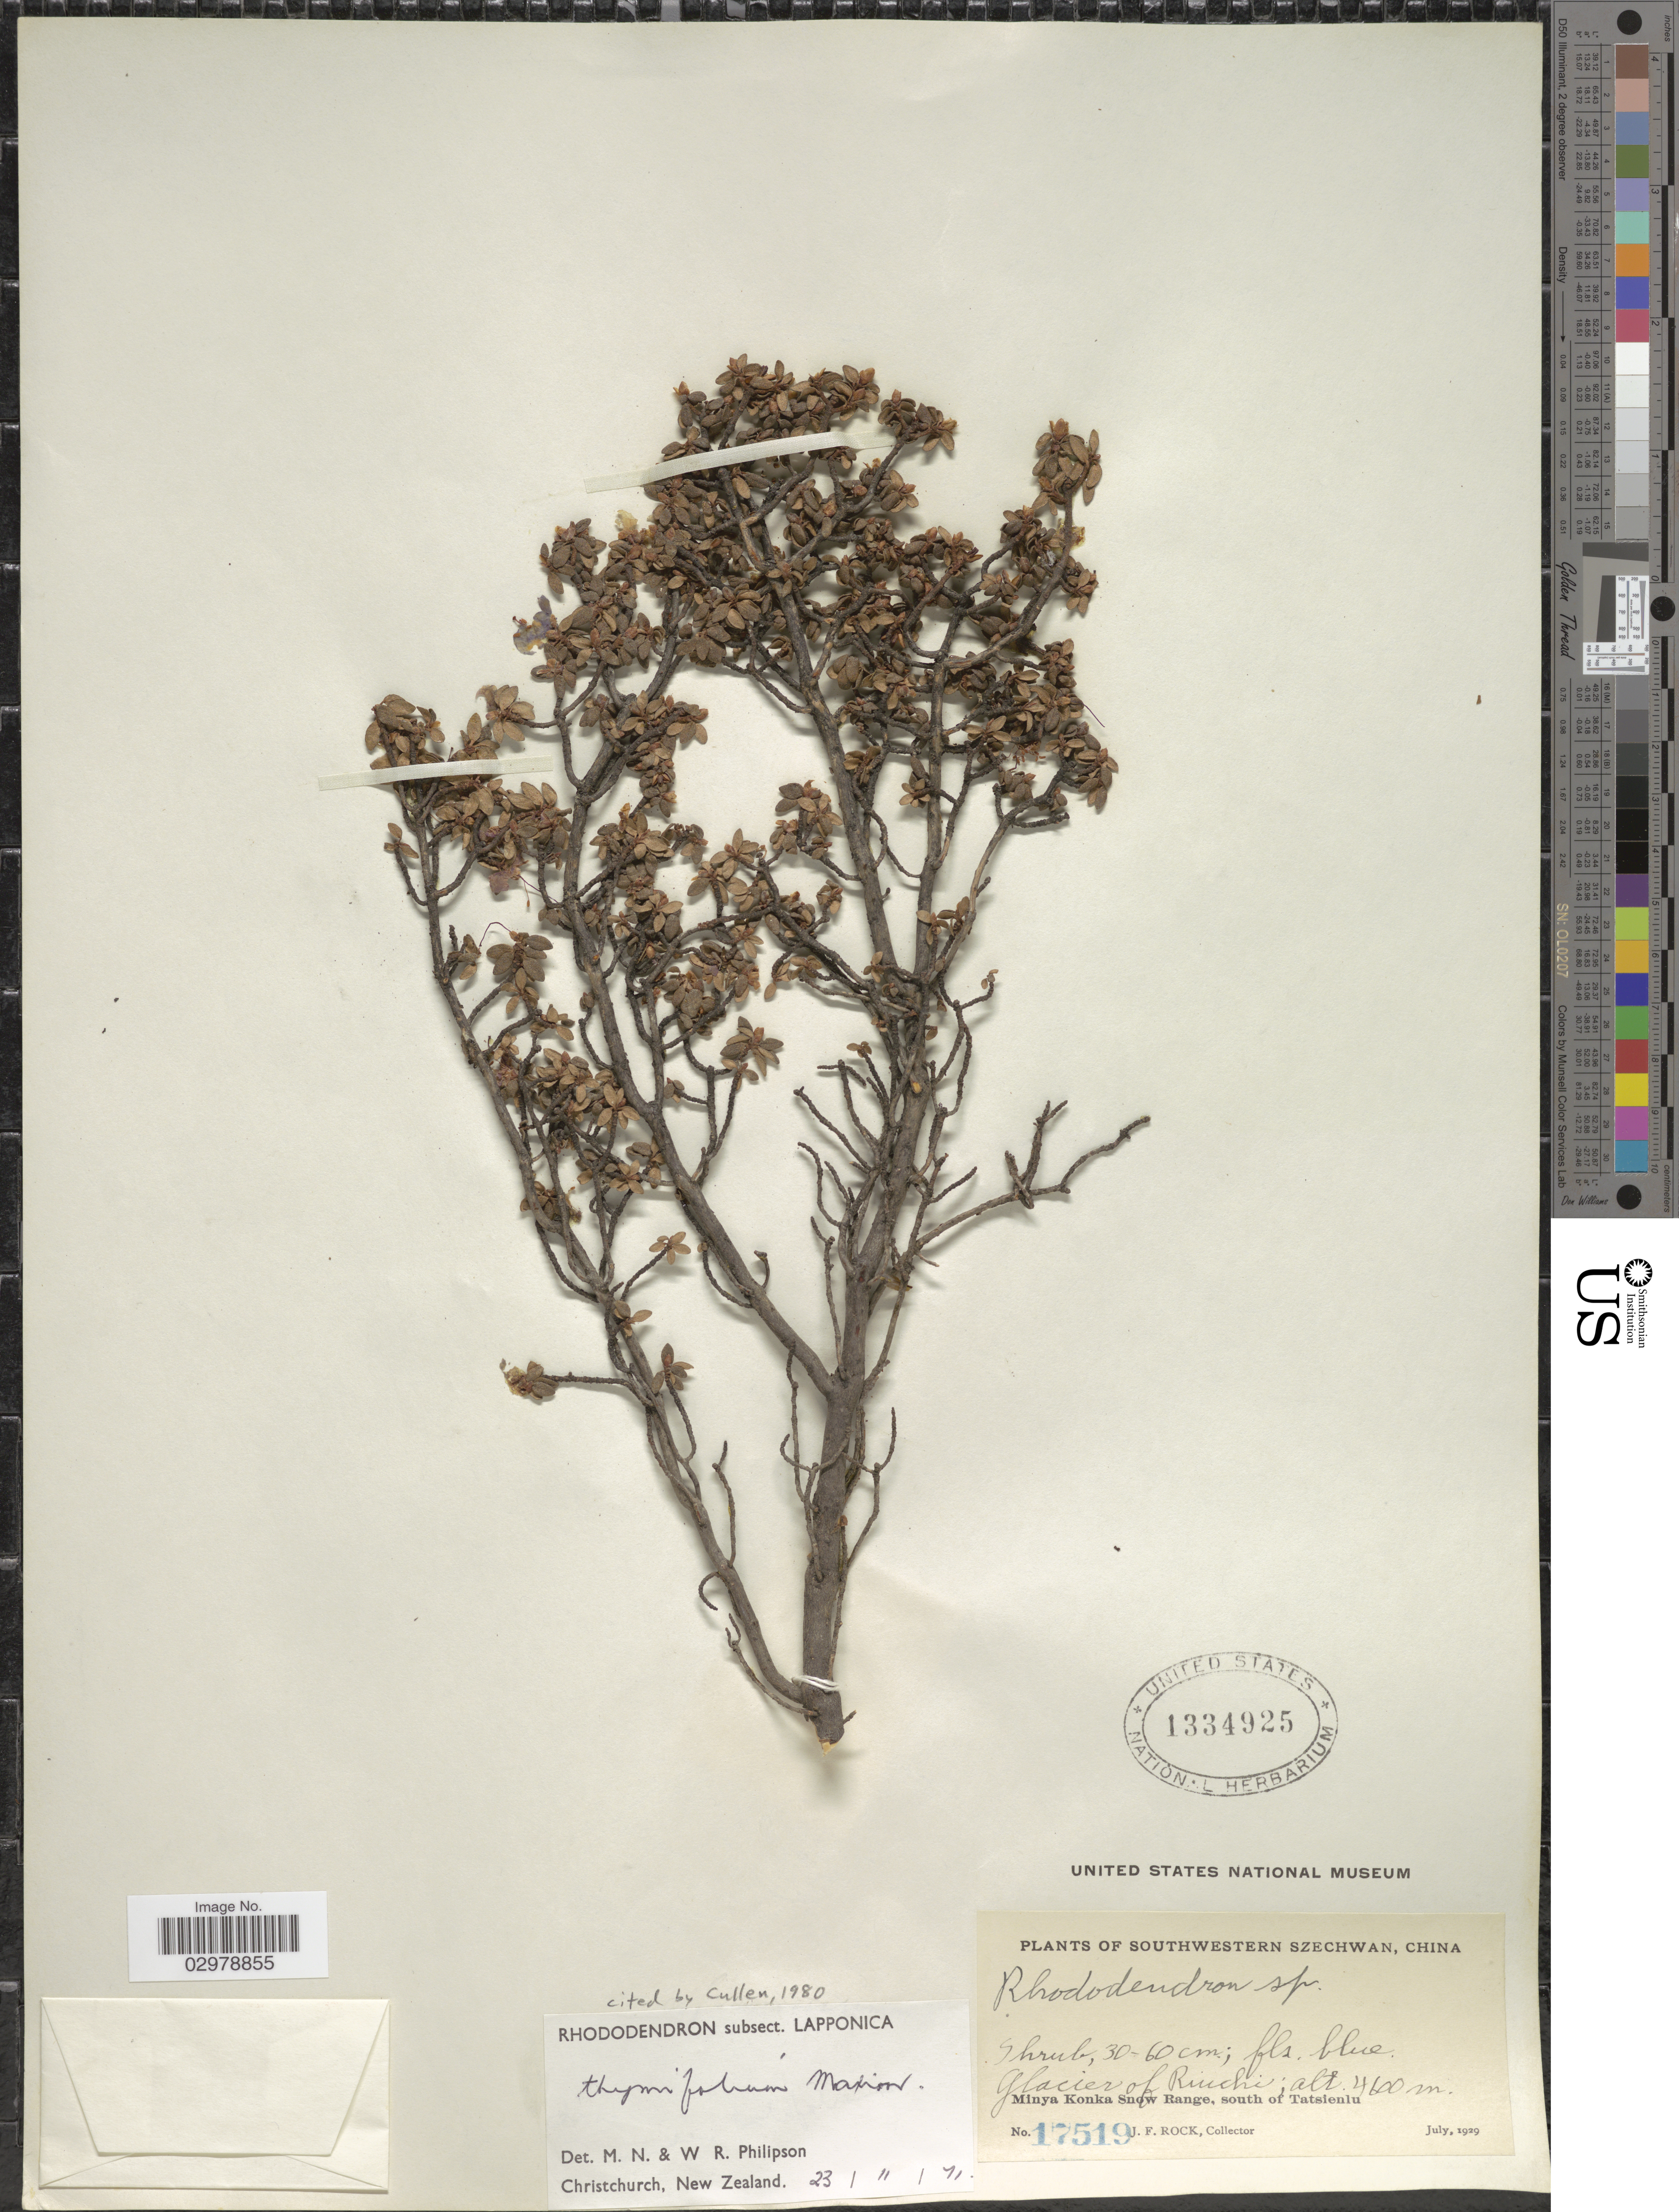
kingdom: Plantae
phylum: Tracheophyta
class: Magnoliopsida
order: Ericales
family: Ericaceae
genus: Rhododendron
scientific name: Rhododendron thymifolium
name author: Maxim.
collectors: J. Rock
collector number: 17519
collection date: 1929-07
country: China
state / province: Sichuan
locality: Southwestern Szechwan. Glacier of Rinchi. Minya Konka Snow Range, south of Tatsienlu.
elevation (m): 4600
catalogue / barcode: US 1334925